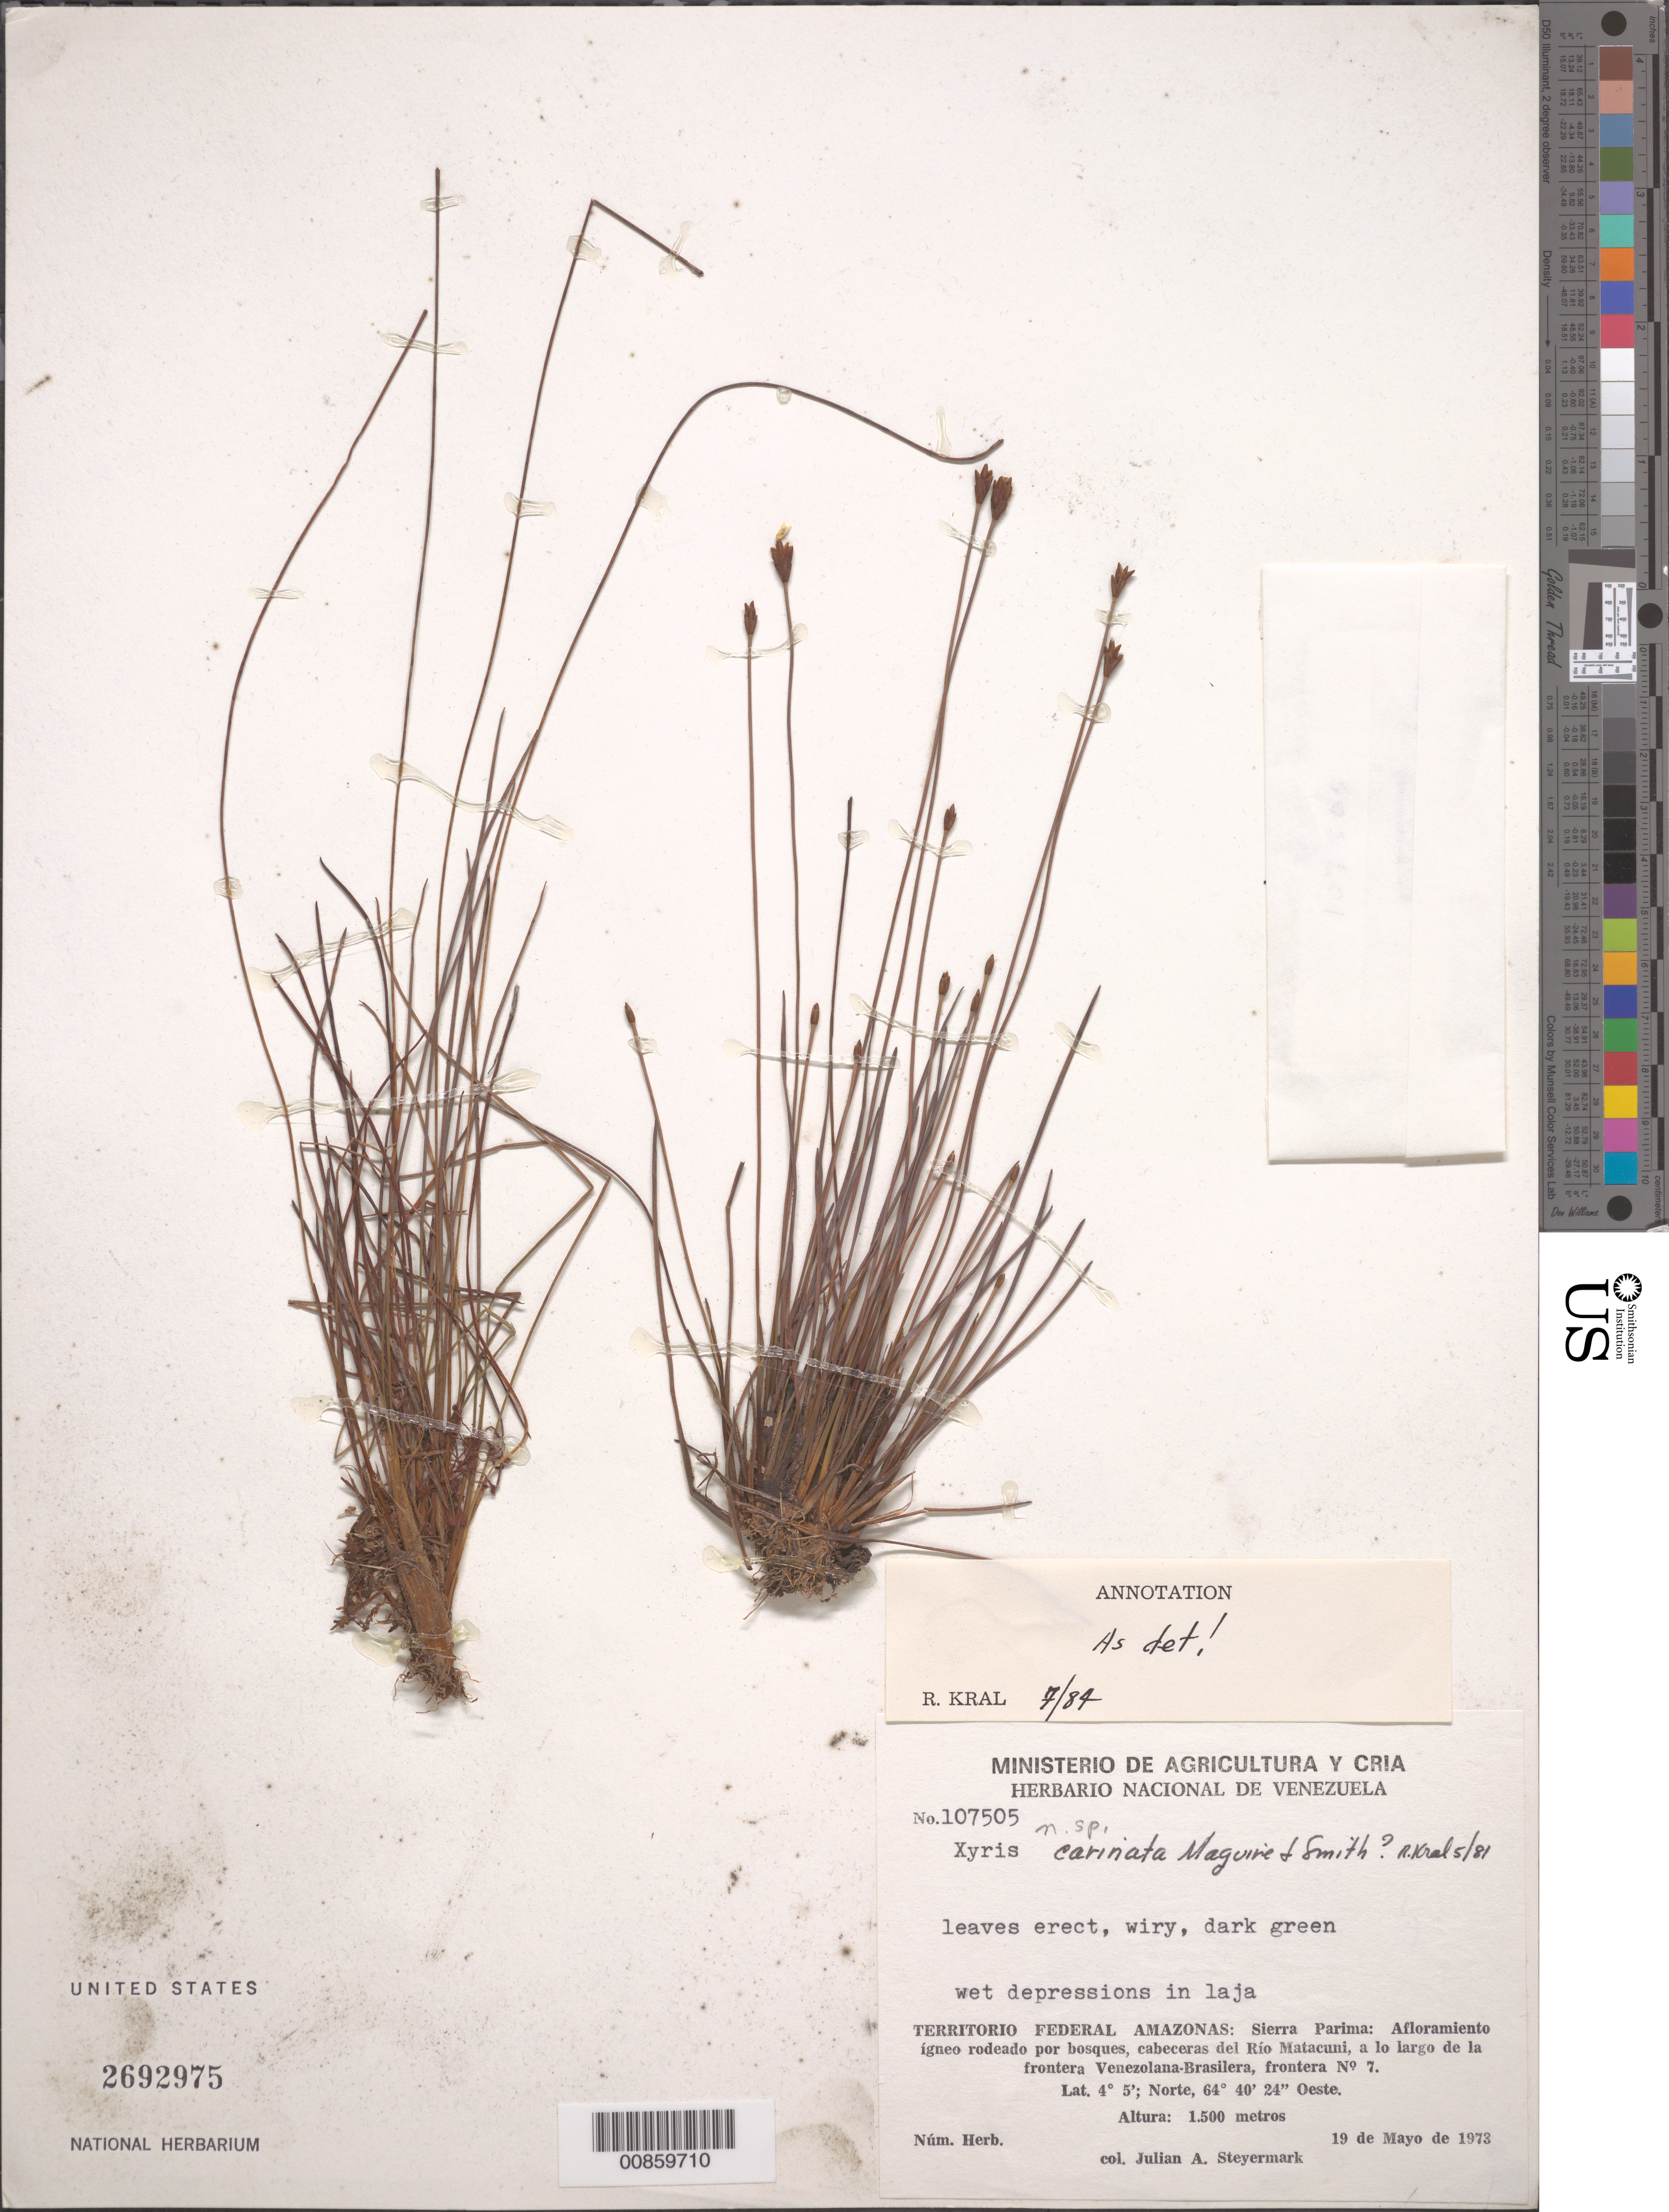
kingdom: Plantae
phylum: Tracheophyta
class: Liliopsida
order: Poales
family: Xyridaceae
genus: Xyris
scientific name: Xyris carinata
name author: Maguire & L.B. Sm.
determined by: Kral, Robert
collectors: J. Steyermark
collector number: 107505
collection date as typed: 19-May-73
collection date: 1973-05-19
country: Venezuela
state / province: Amazonas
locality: Sierra Parima; cabecercas del Río Matacuni, along the border of Venezuela and Brasil. Frontera No. 7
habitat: Wet depressions in laja; afloramiento igneo rodeado por bosques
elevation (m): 1500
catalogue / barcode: US 2692975